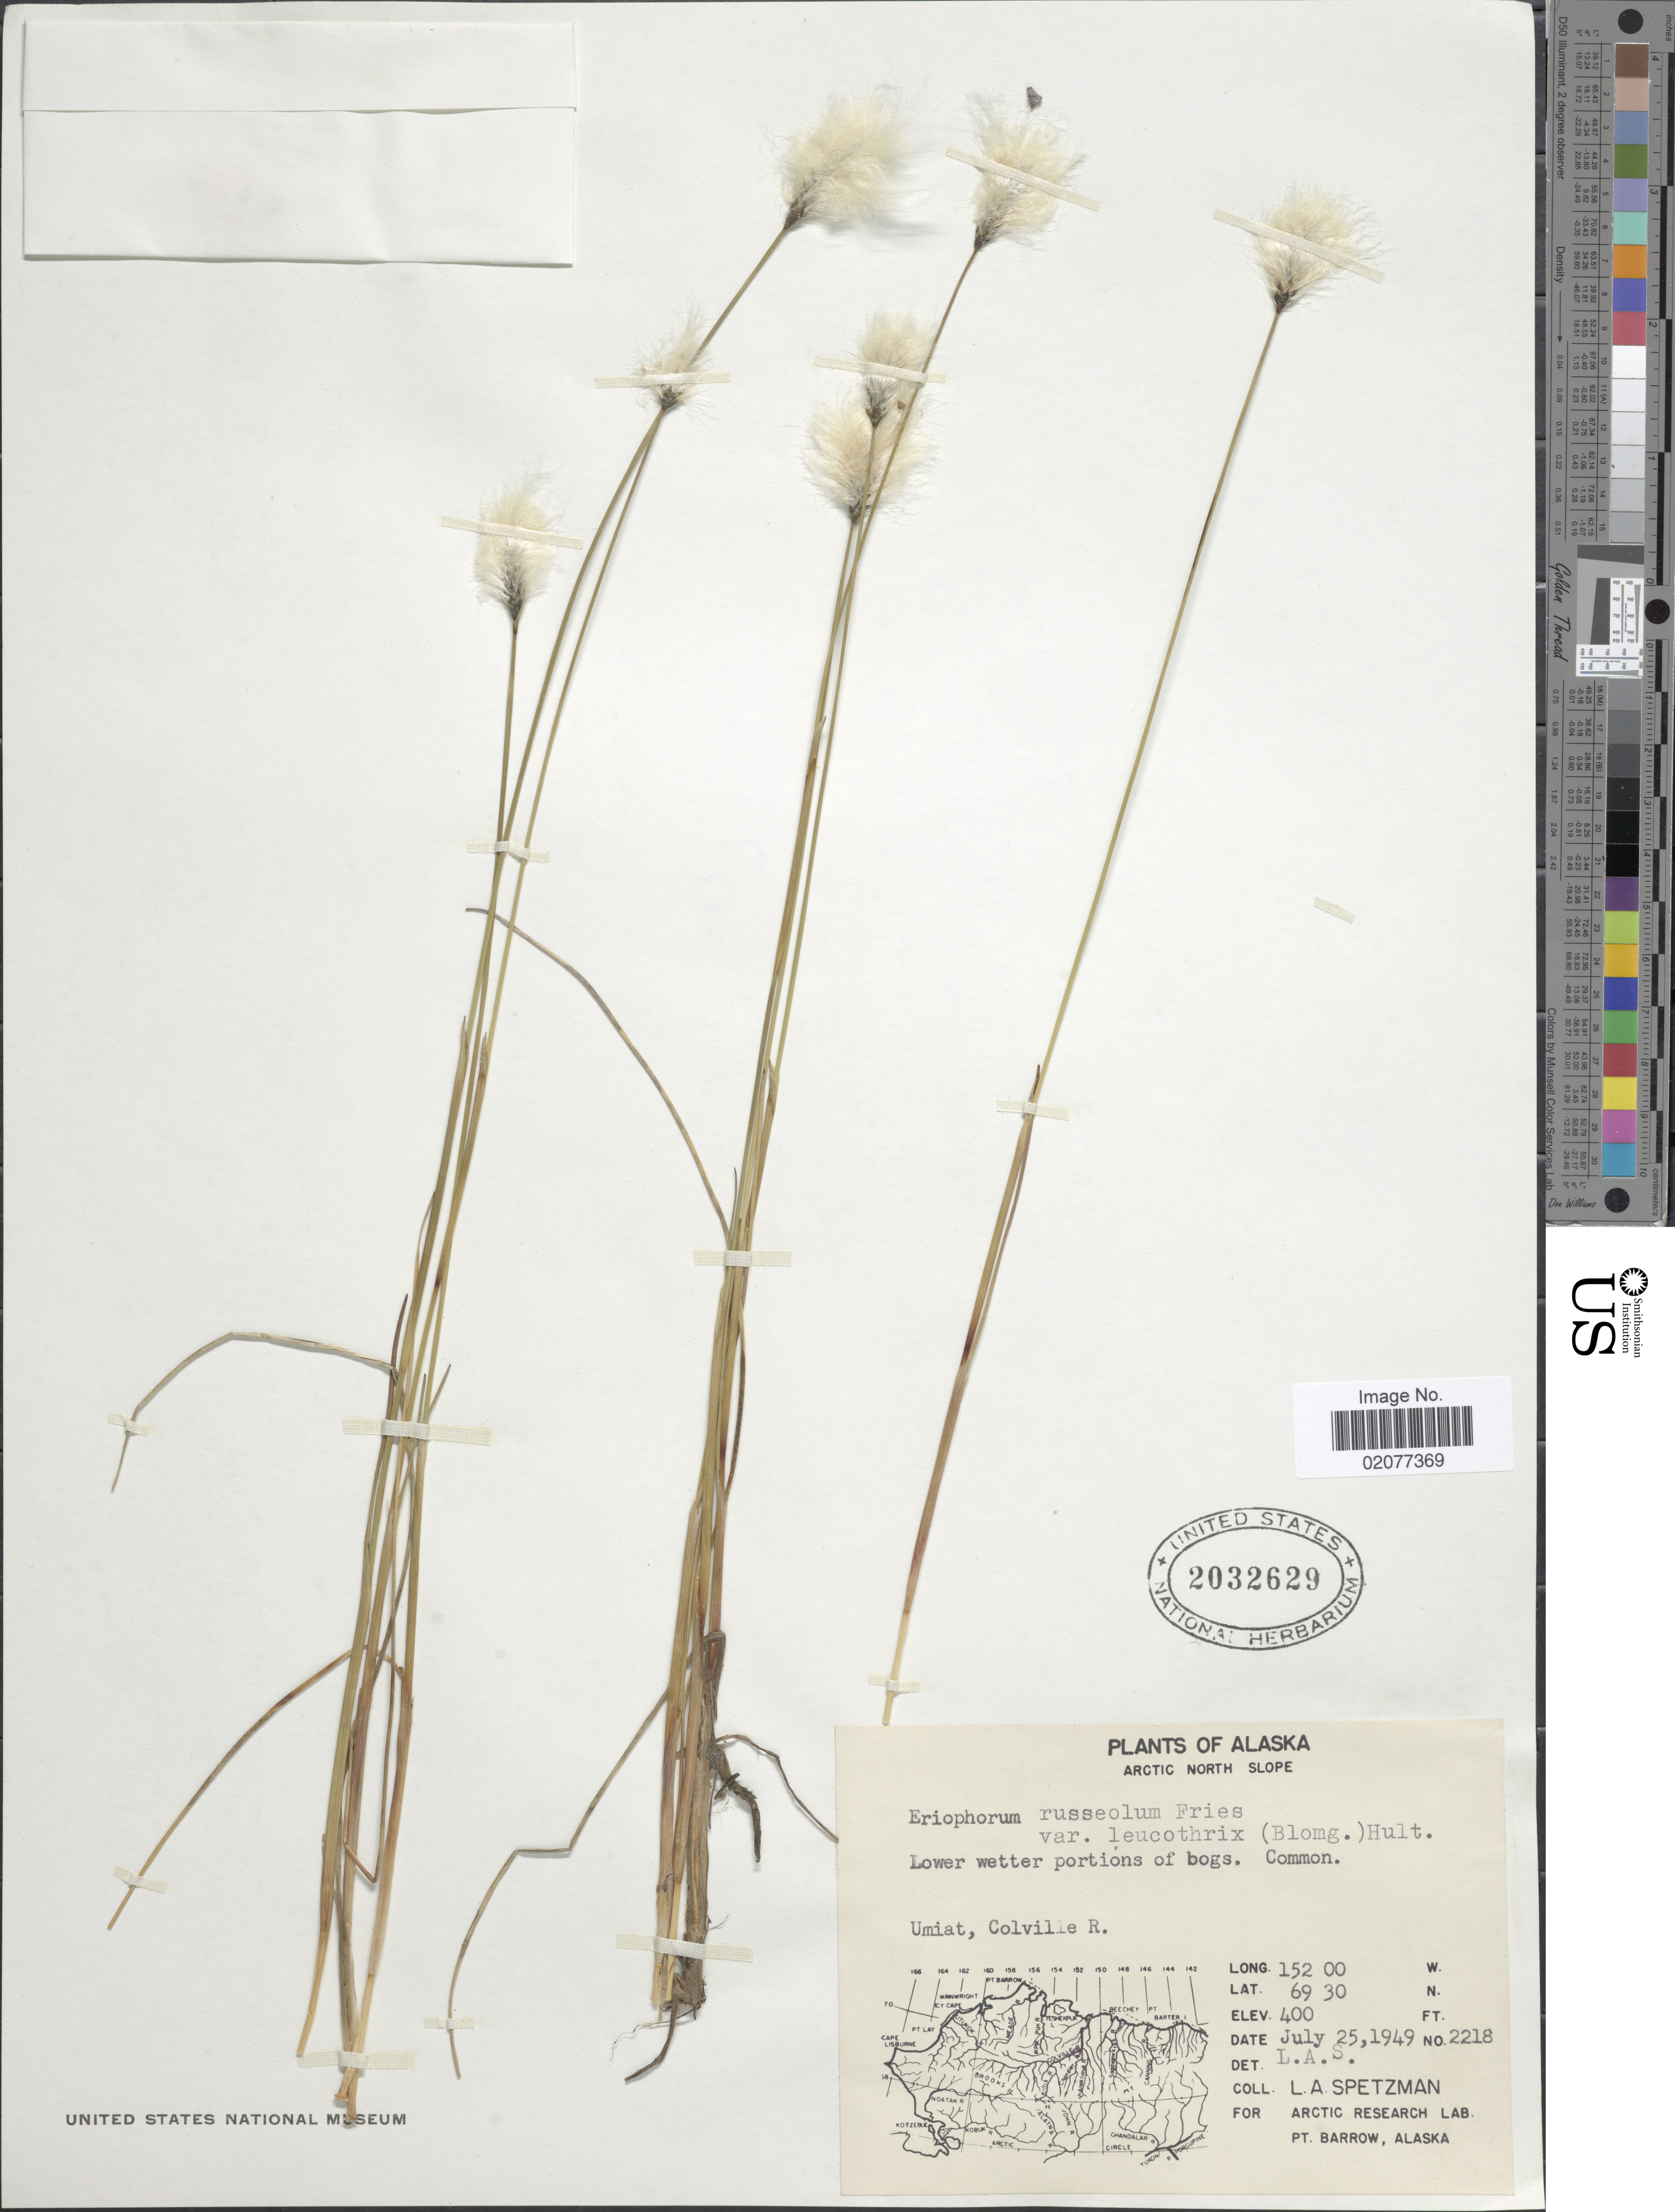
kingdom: Plantae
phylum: Tracheophyta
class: Liliopsida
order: Poales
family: Cyperaceae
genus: Eriophorum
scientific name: Eriophorum chamissonis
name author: C.A. Mey.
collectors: L. Spetzman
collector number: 2218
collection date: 1949-07-25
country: United States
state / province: Alaska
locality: Alaska, Arctic North Slope. Umiat, Colville R. lower wetter portions of bogs.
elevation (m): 122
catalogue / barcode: US 2032629